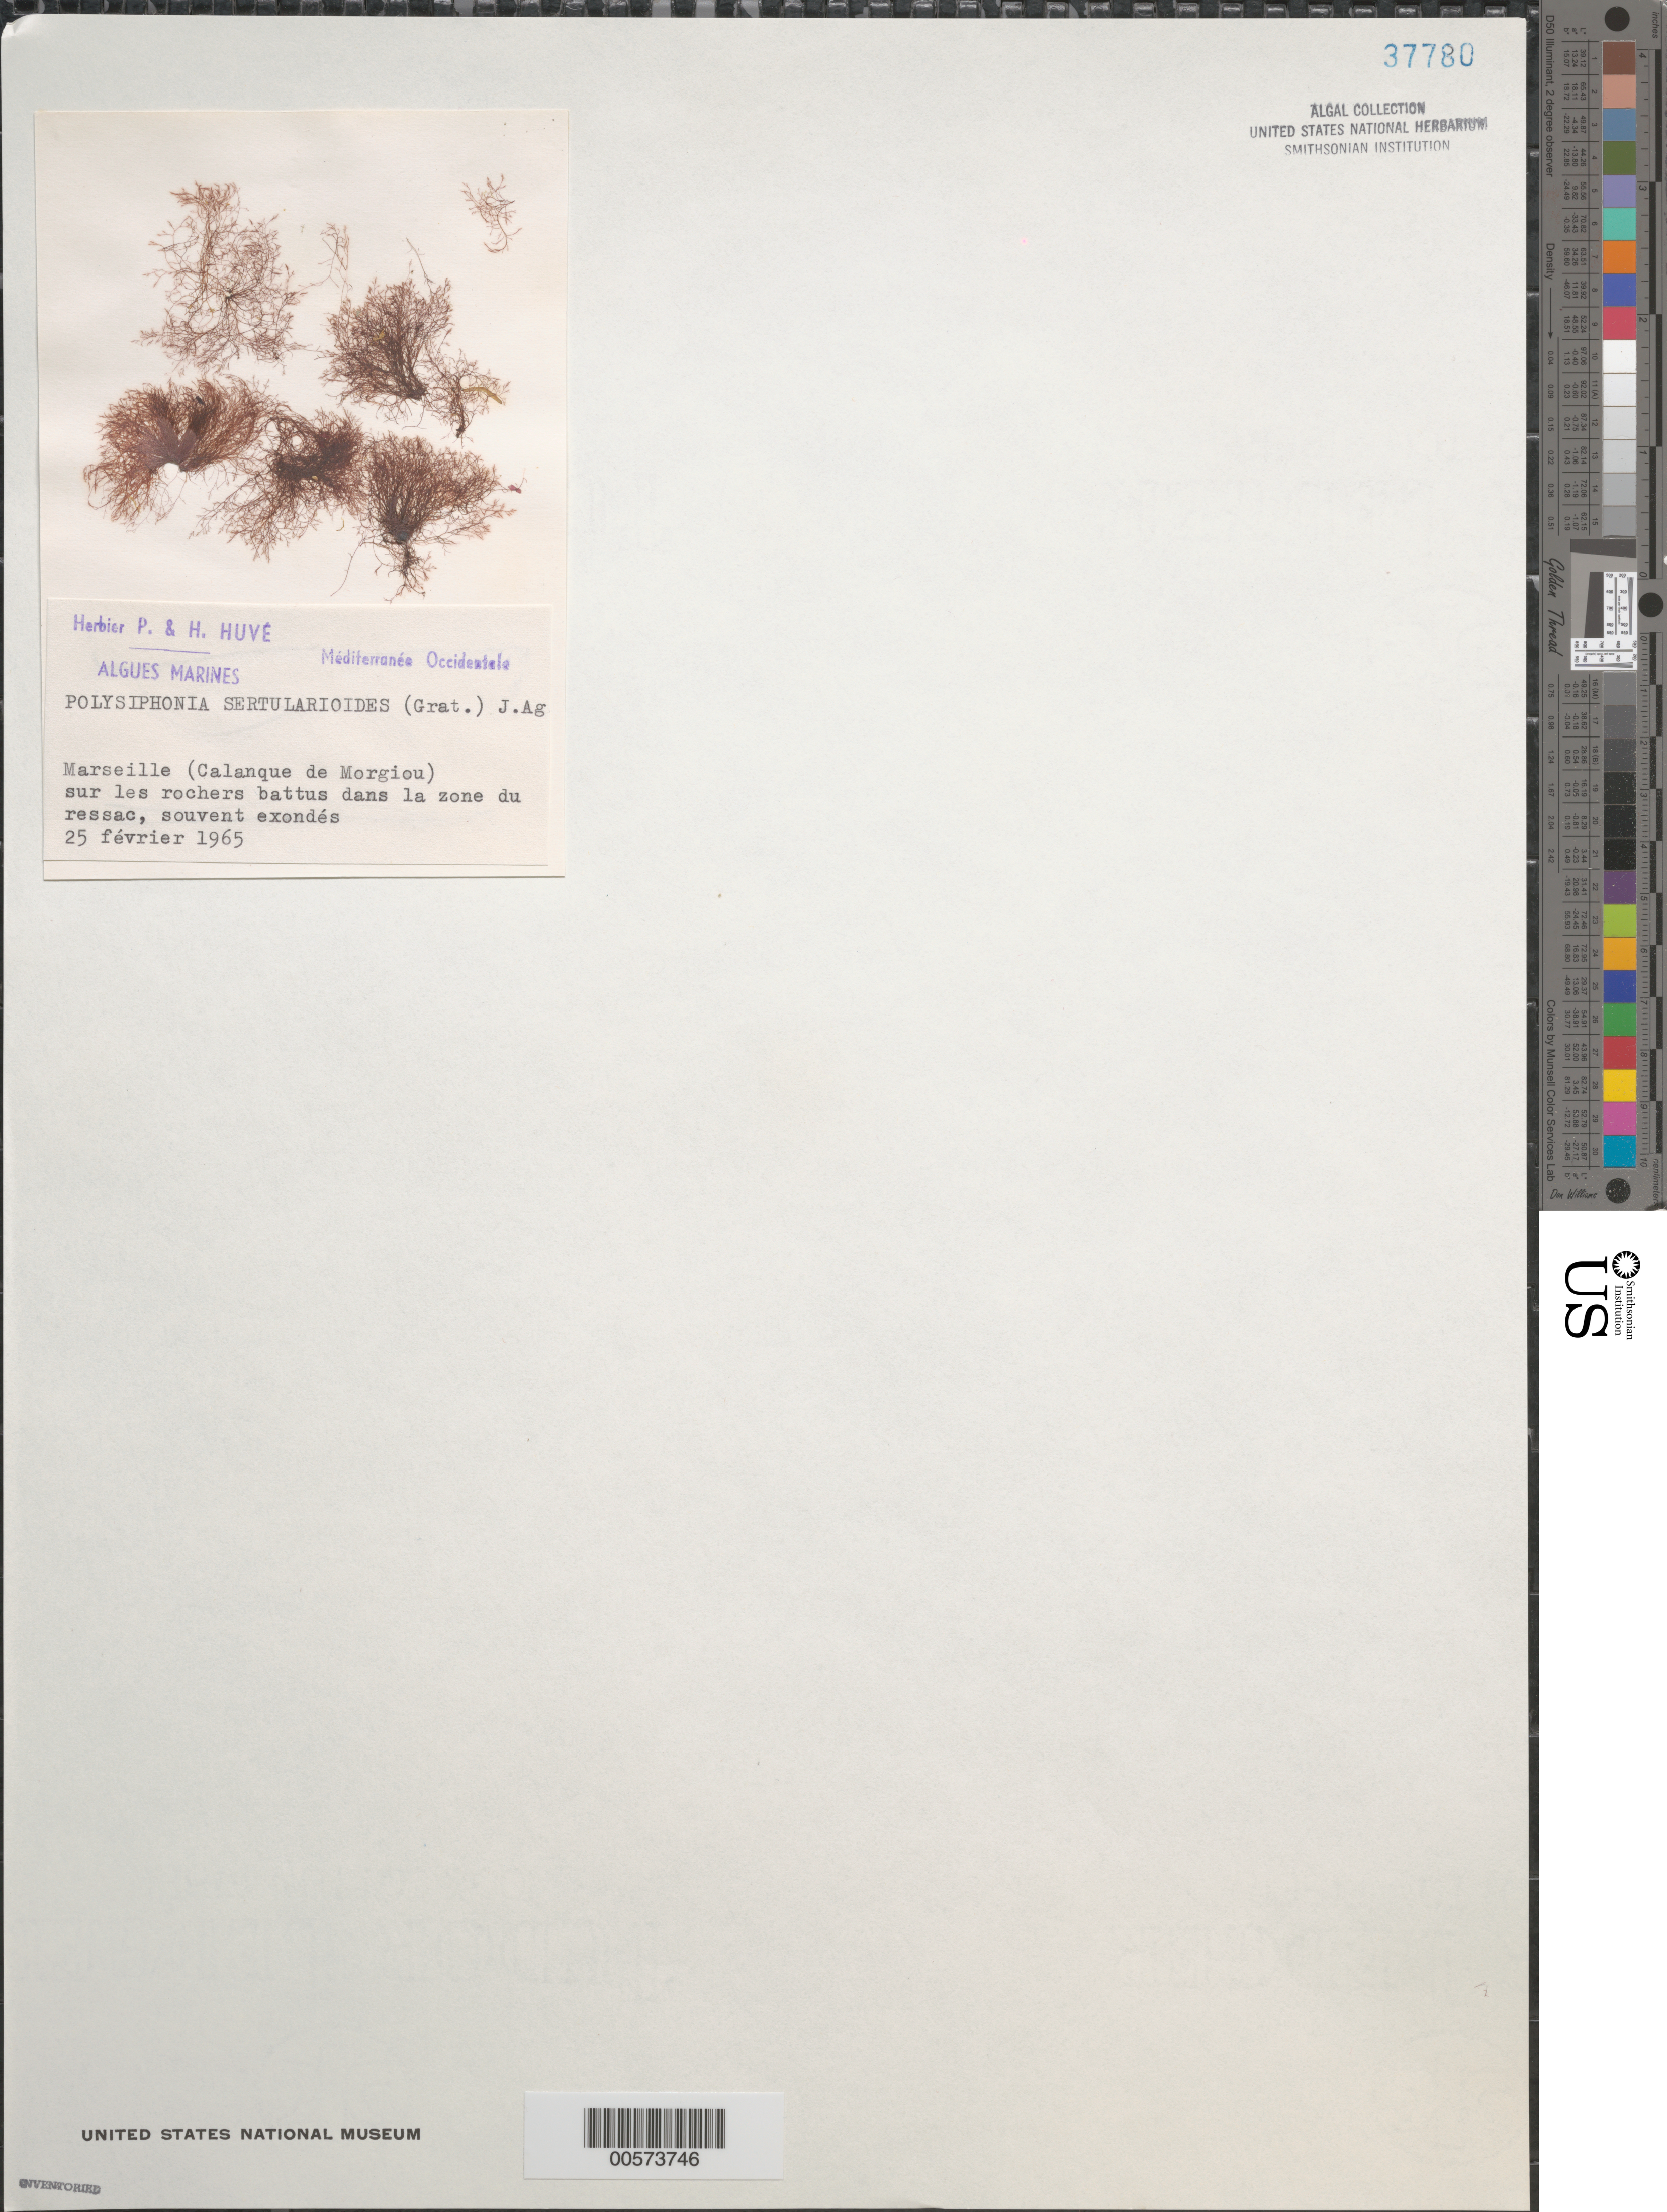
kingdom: Plantae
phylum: Rhodophyta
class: Florideophyceae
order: Ceramiales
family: Rhodomelaceae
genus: Polysiphonia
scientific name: Polysiphonia sertularioides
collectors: P. Huve & H. Huve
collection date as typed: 25 Feb 1965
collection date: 1965-02-25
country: France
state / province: Provence-Alpes-Côte d'Azur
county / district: Bouches-du-Rhône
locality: Calanque de Morgiou, Marseille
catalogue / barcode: US 37780